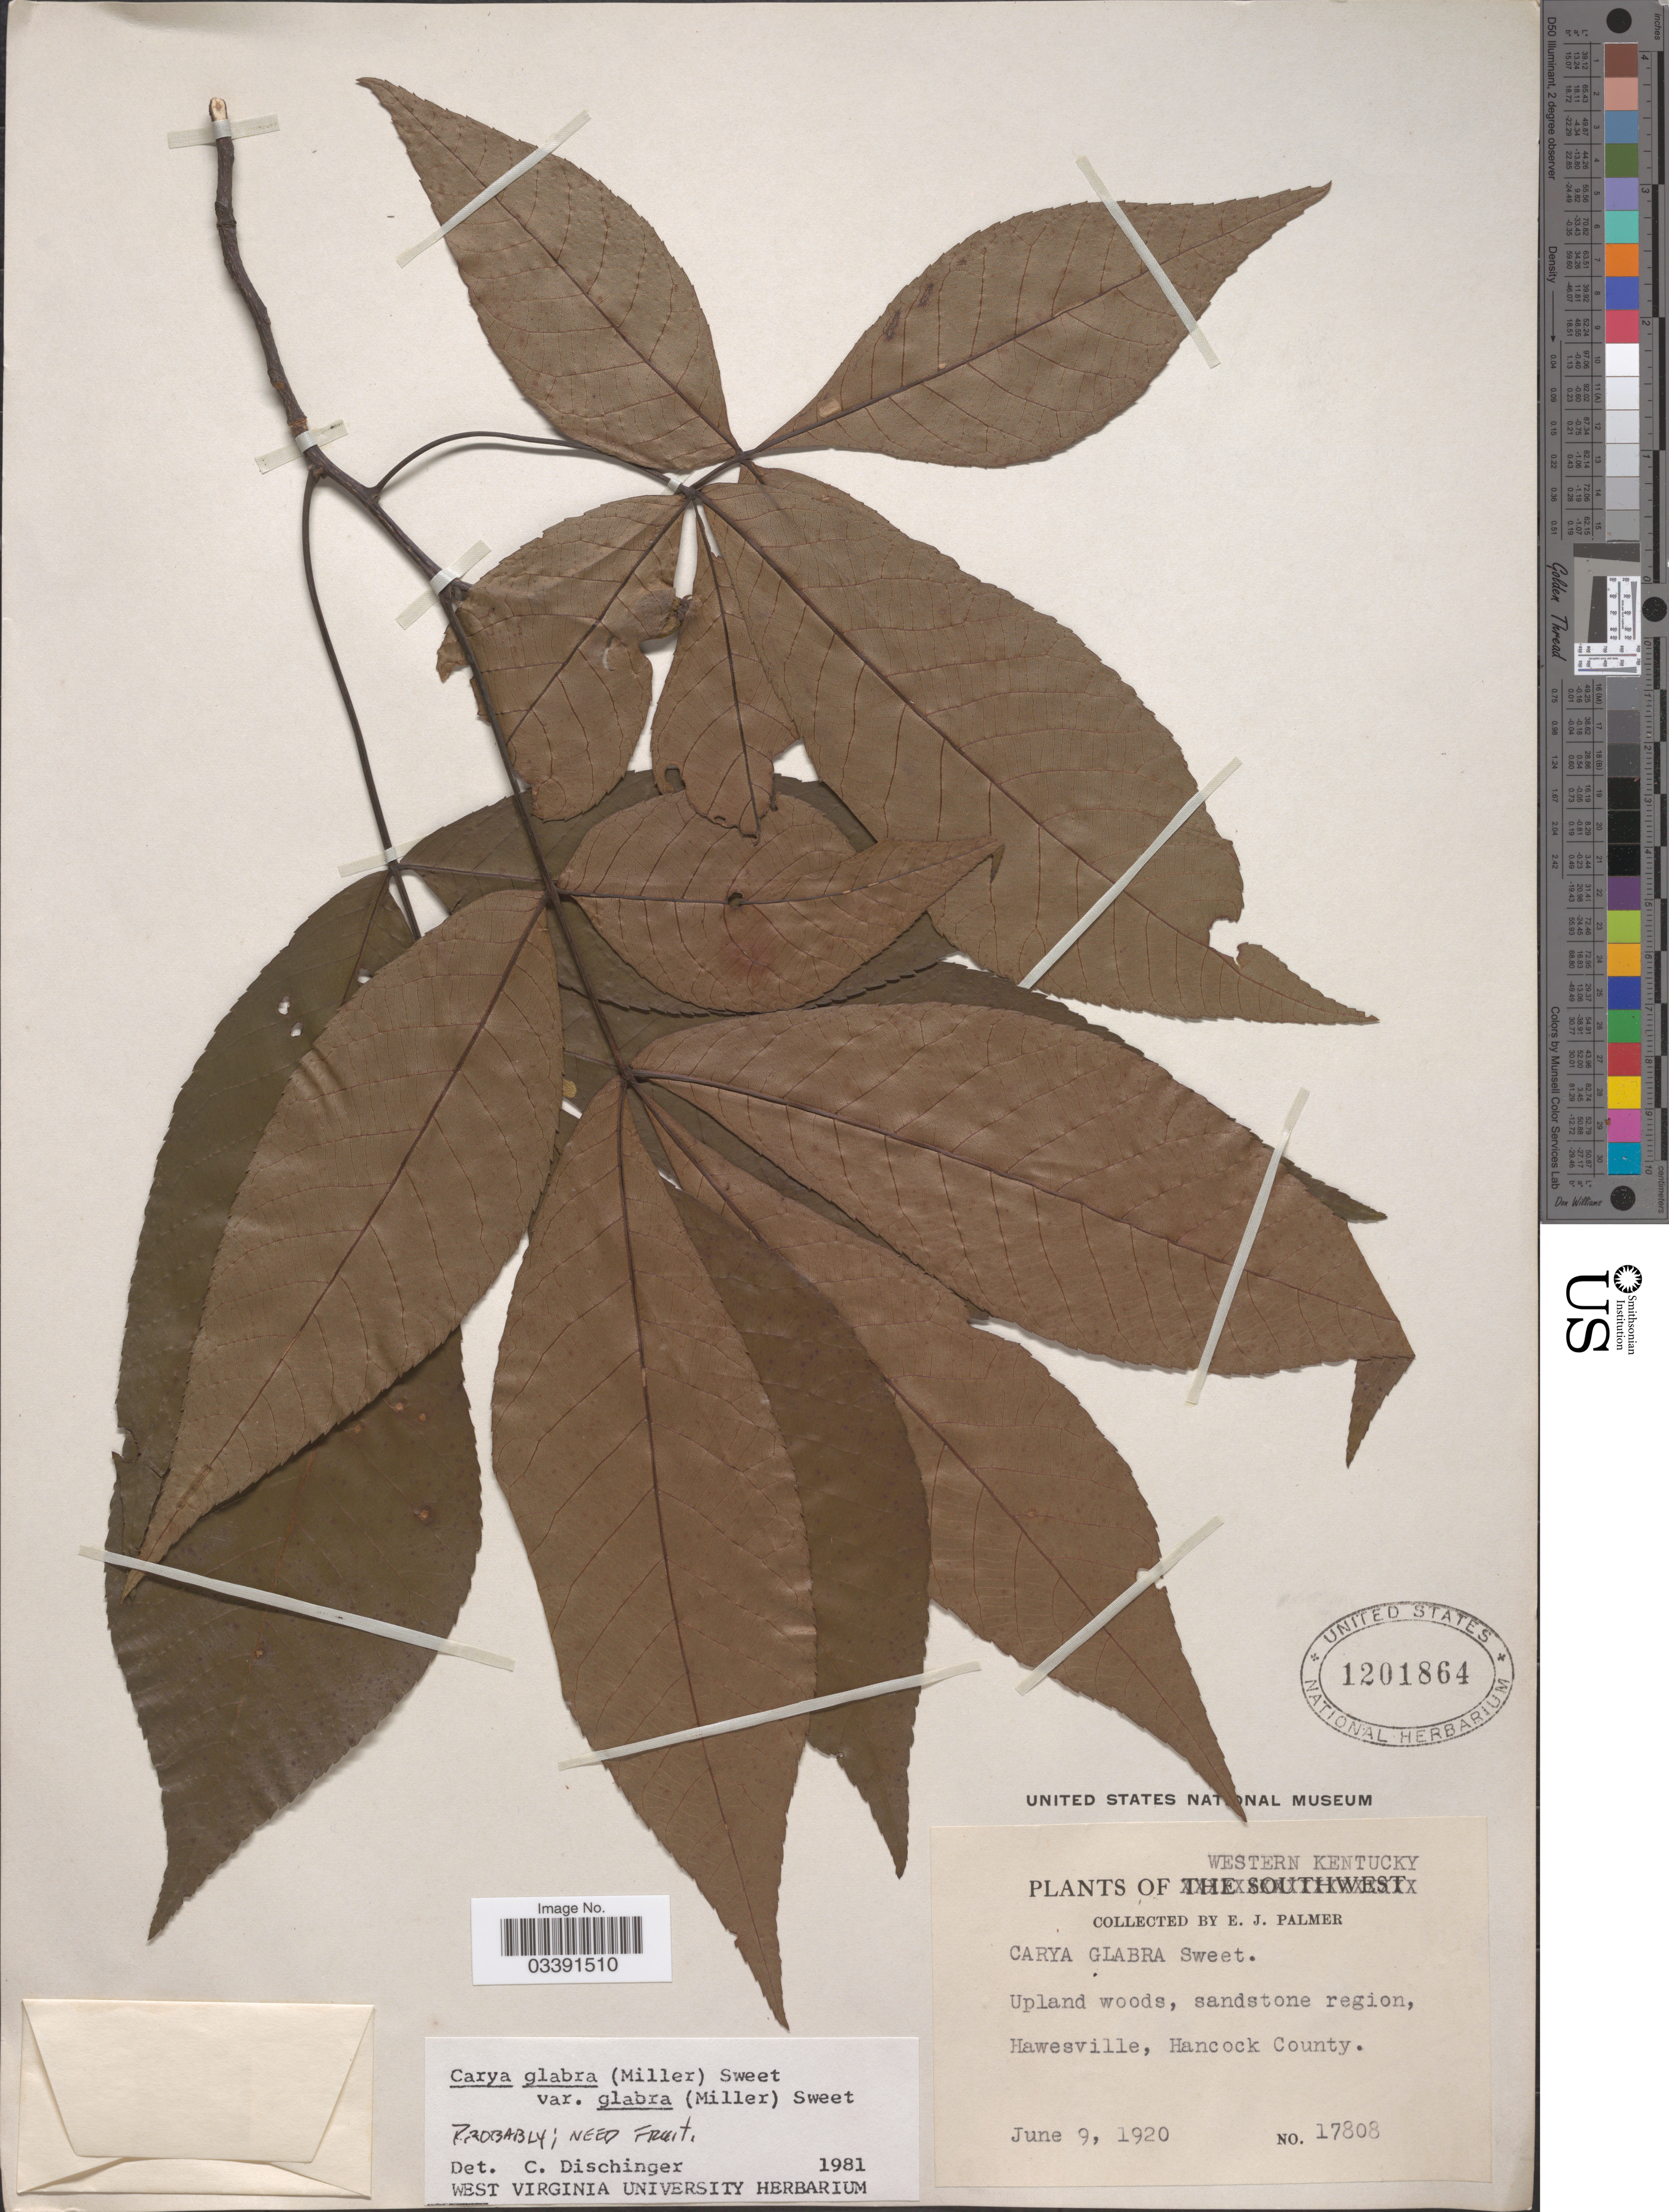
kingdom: Plantae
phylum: Tracheophyta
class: Magnoliopsida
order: Fagales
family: Juglandaceae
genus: Carya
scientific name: Carya glabra var. glabra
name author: (Mill.) Sweet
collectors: E. J. Palmer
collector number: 17808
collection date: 1920-06-09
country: United States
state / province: Kentucky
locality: Western Kentucky. Upland woods, sandstone region, Hawesville, Hancock County.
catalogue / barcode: US 1201864